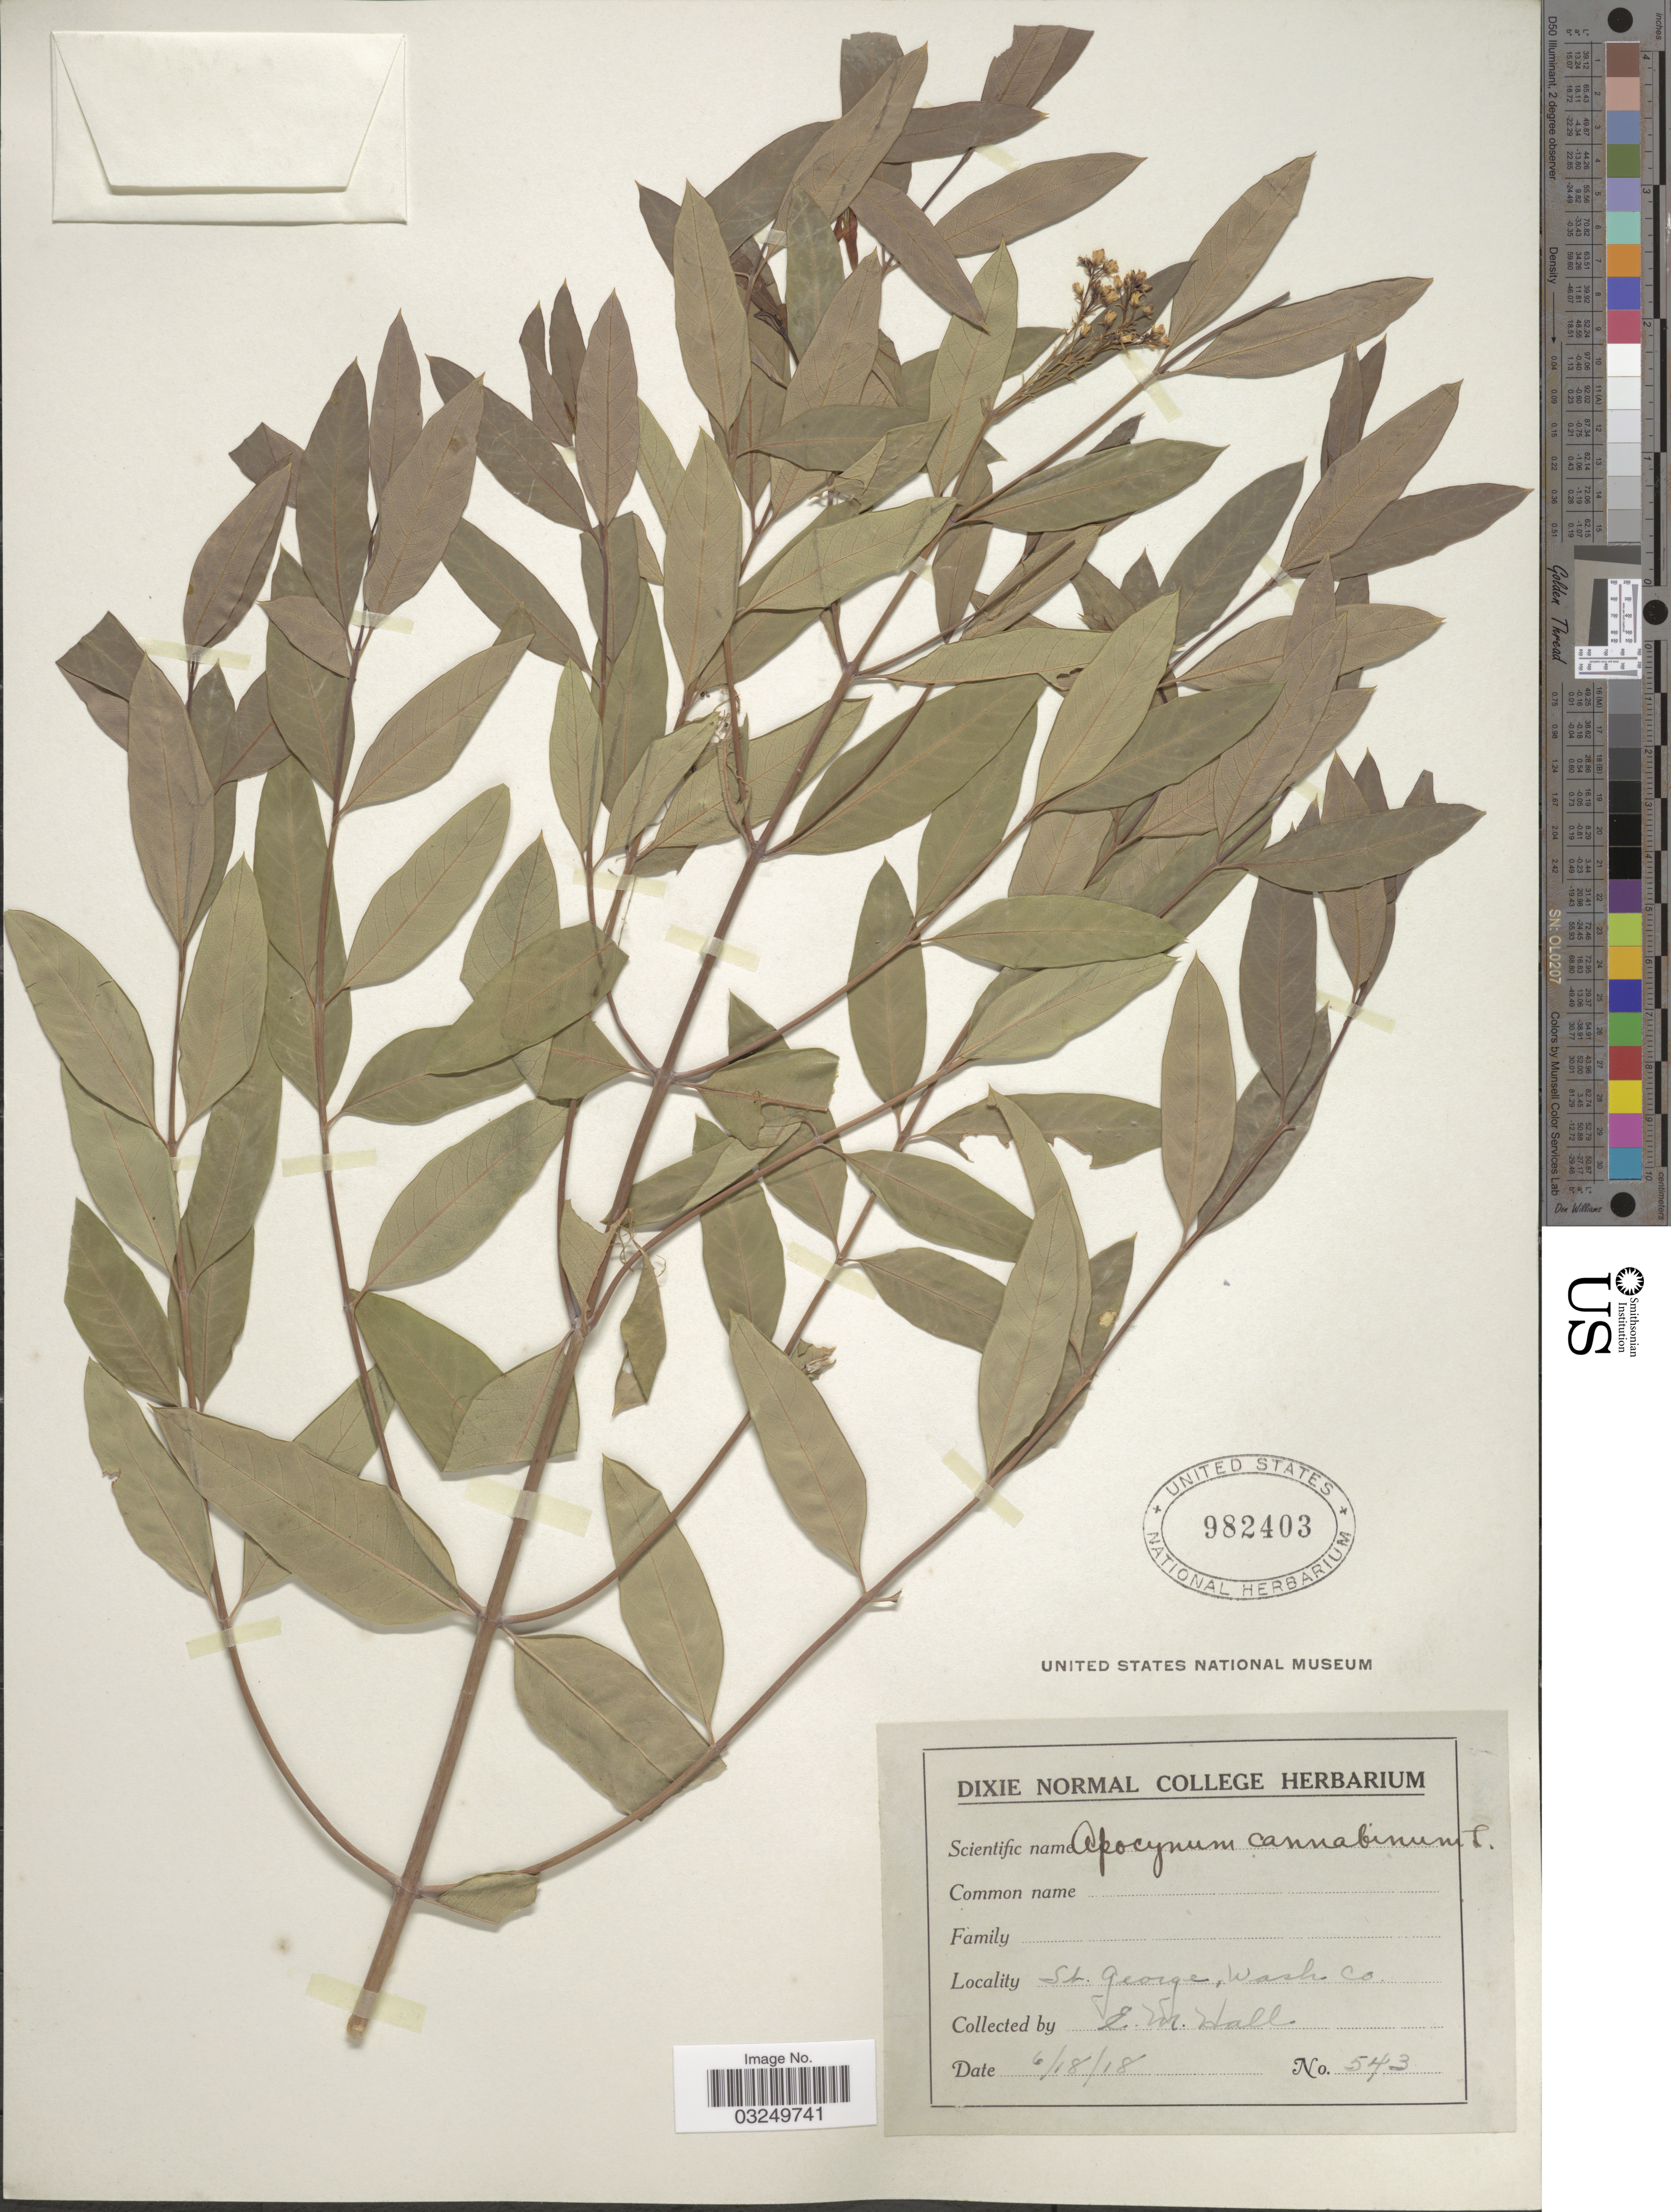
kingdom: Plantae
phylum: Tracheophyta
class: Magnoliopsida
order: Gentianales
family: Apocynaceae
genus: Apocynum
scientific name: Apocynum cannabinum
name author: L.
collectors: E. Hall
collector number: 43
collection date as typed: Transcribed d/m/y: 18/6/18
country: United States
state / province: Utah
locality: St. George, Wash Co.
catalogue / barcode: US 982403